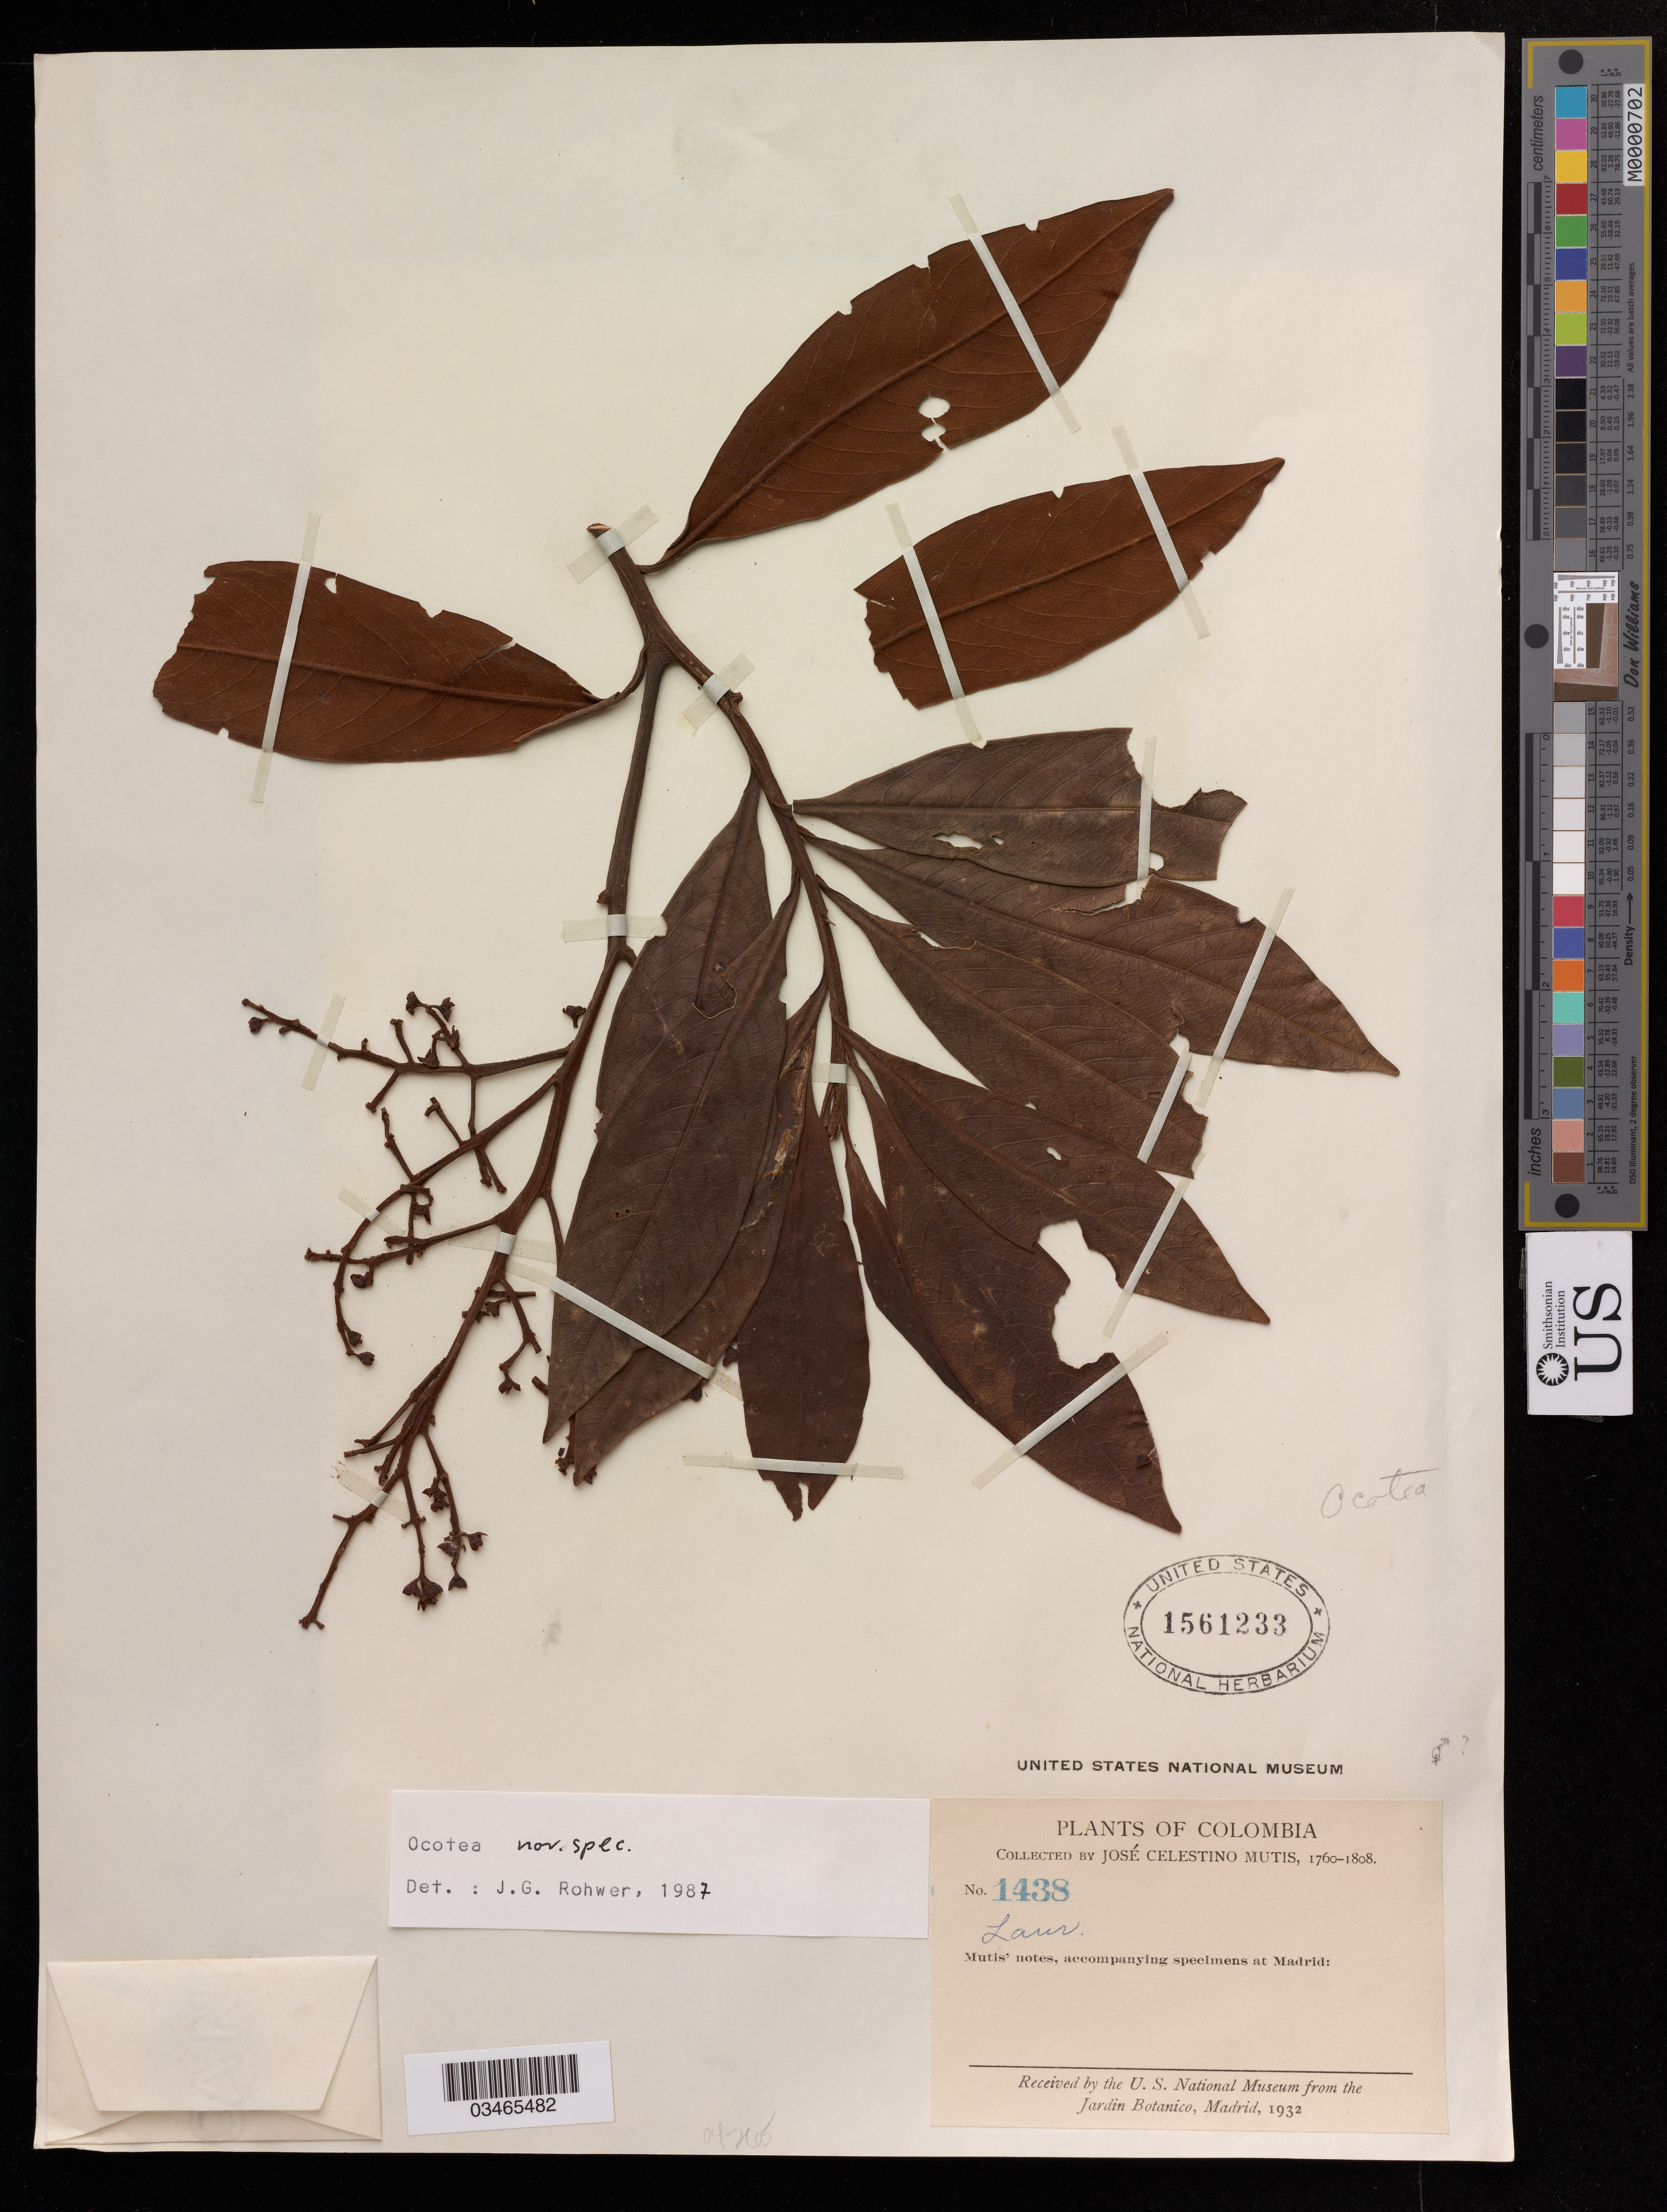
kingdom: Plantae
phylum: Tracheophyta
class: Magnoliopsida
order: Laurales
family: Lauraceae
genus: Ocotea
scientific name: Ocotea sp.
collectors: J. Celestino Mutis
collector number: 1438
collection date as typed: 1808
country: Colombia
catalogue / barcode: US 1561233